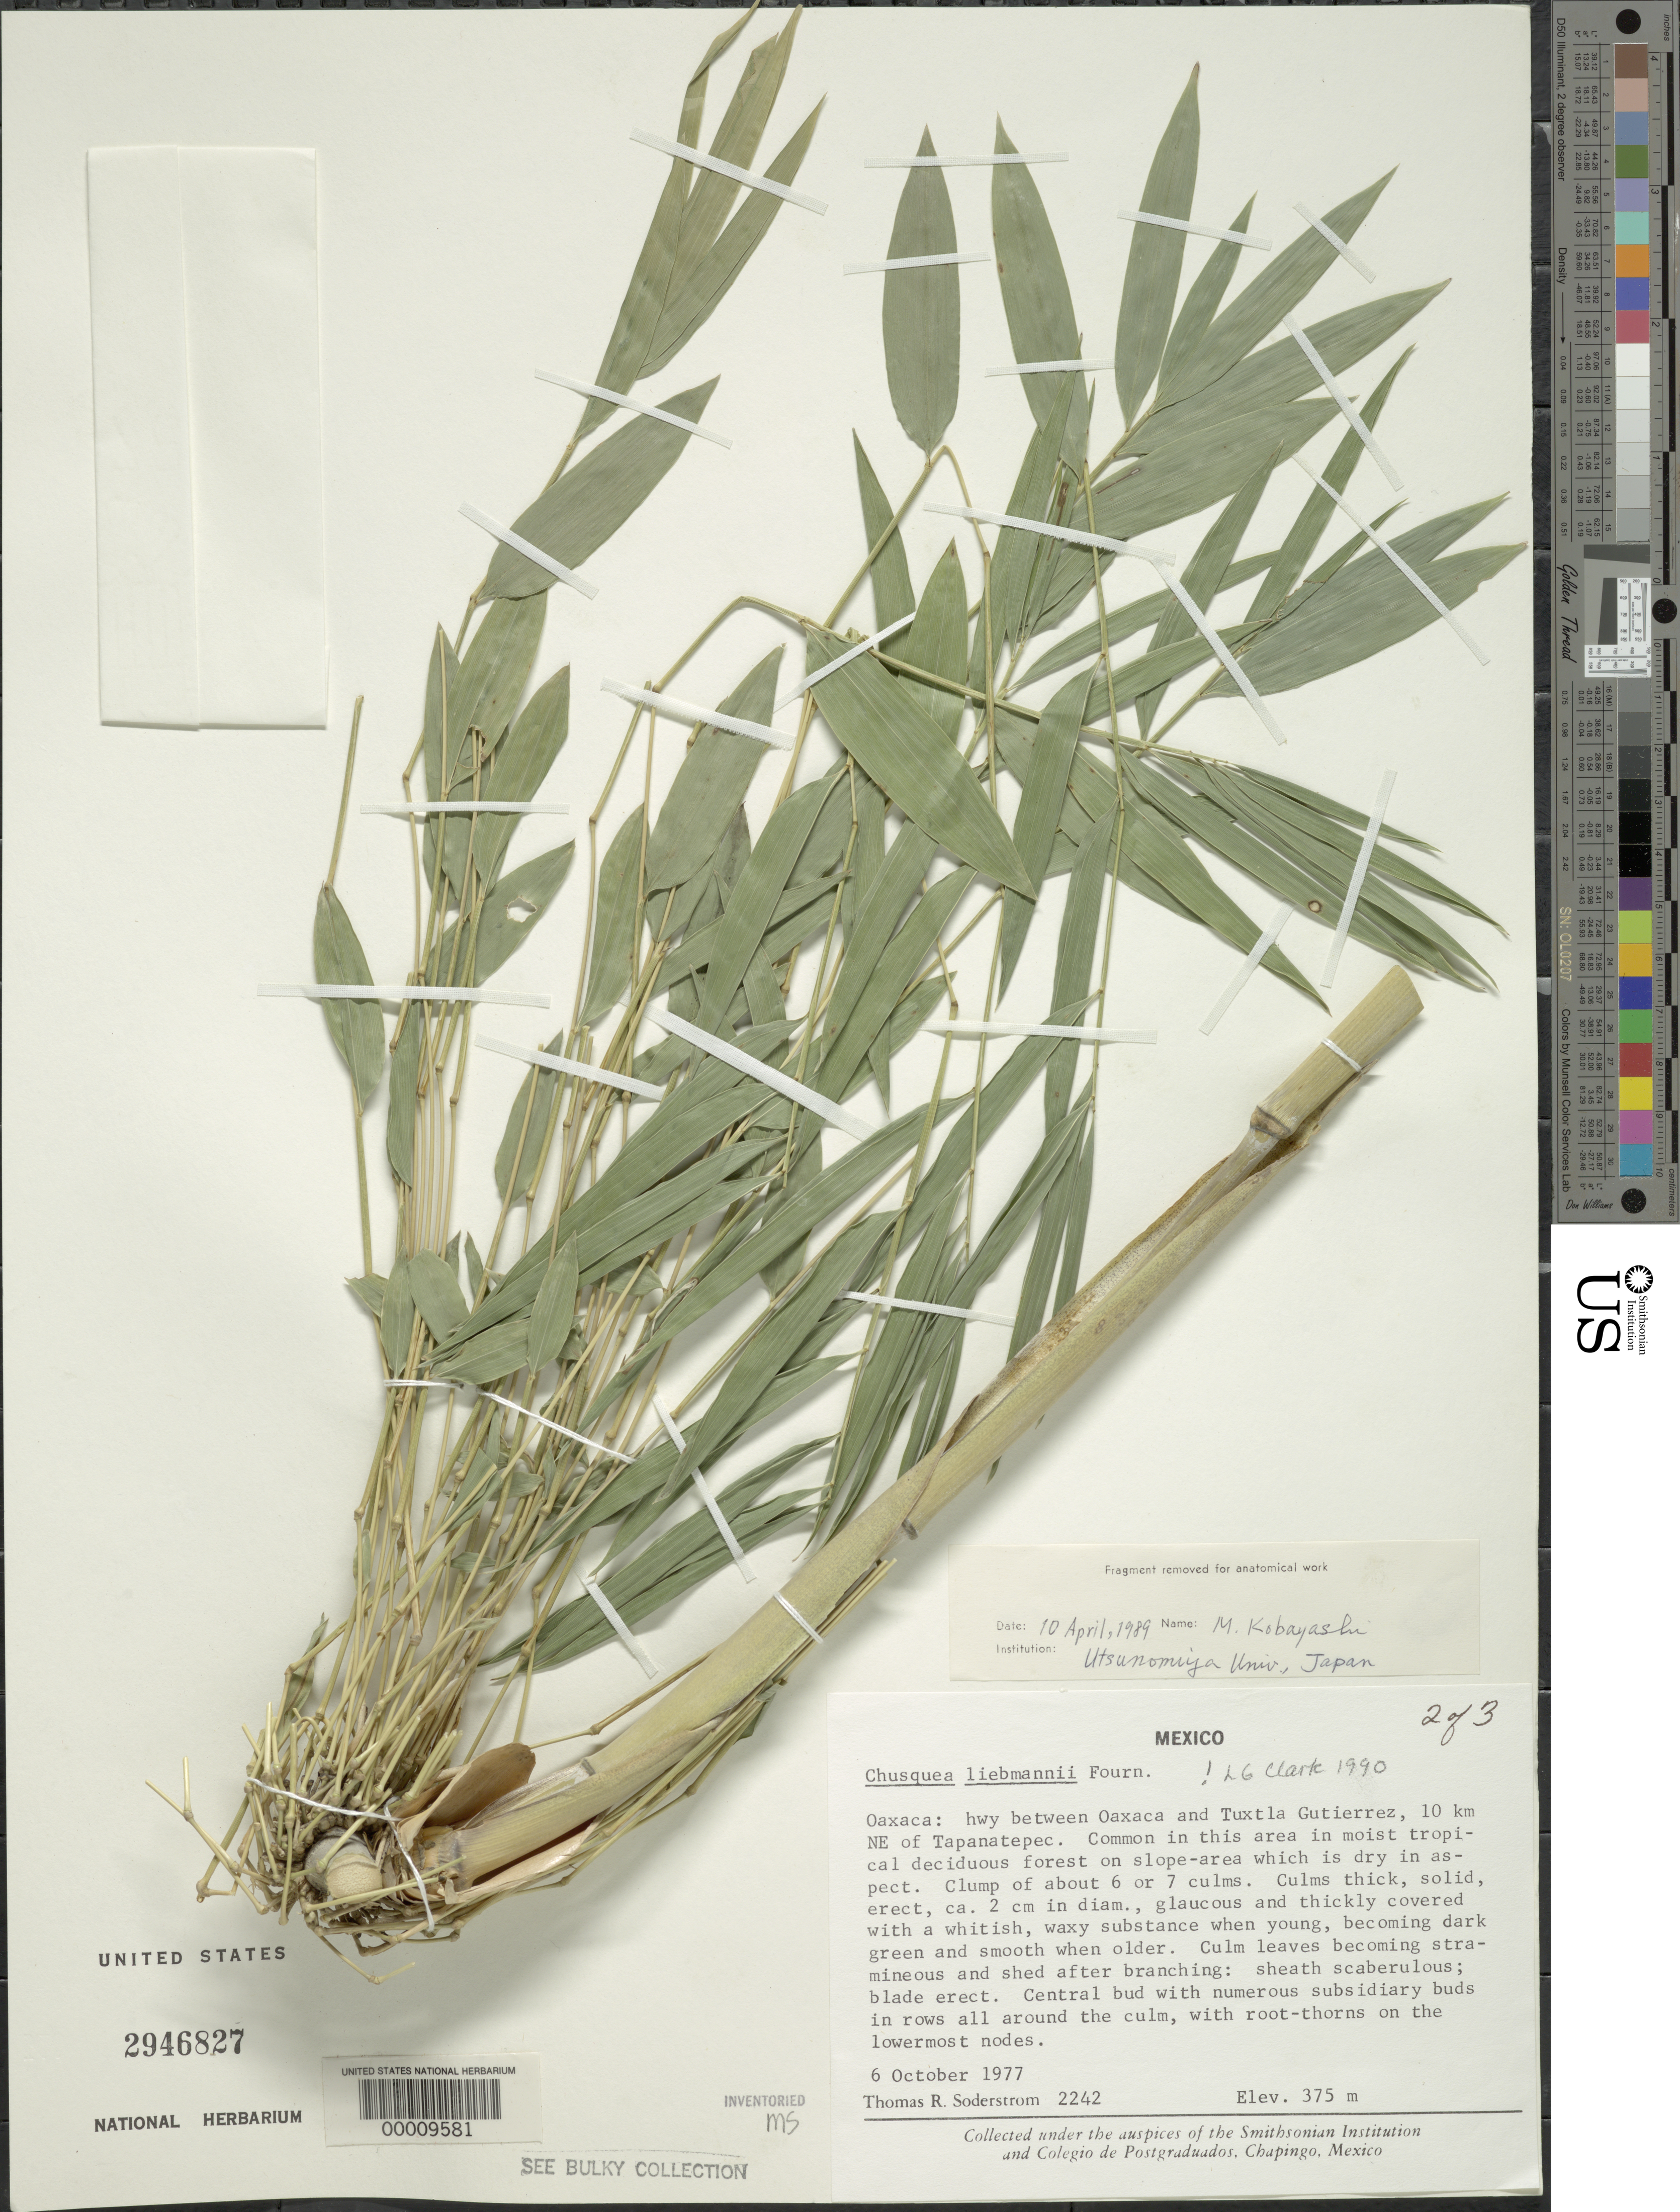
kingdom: Plantae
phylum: Tracheophyta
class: Liliopsida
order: Poales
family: Poaceae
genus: Chusquea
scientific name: Chusquea liebmannii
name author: E. Fourn.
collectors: T. R. Soderstrom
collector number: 2242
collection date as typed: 06 Oct 1977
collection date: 1977-10-06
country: Mexico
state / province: Oaxaca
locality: Oaxaca, Tuxtla Gutierrez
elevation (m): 375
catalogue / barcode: US 2946827